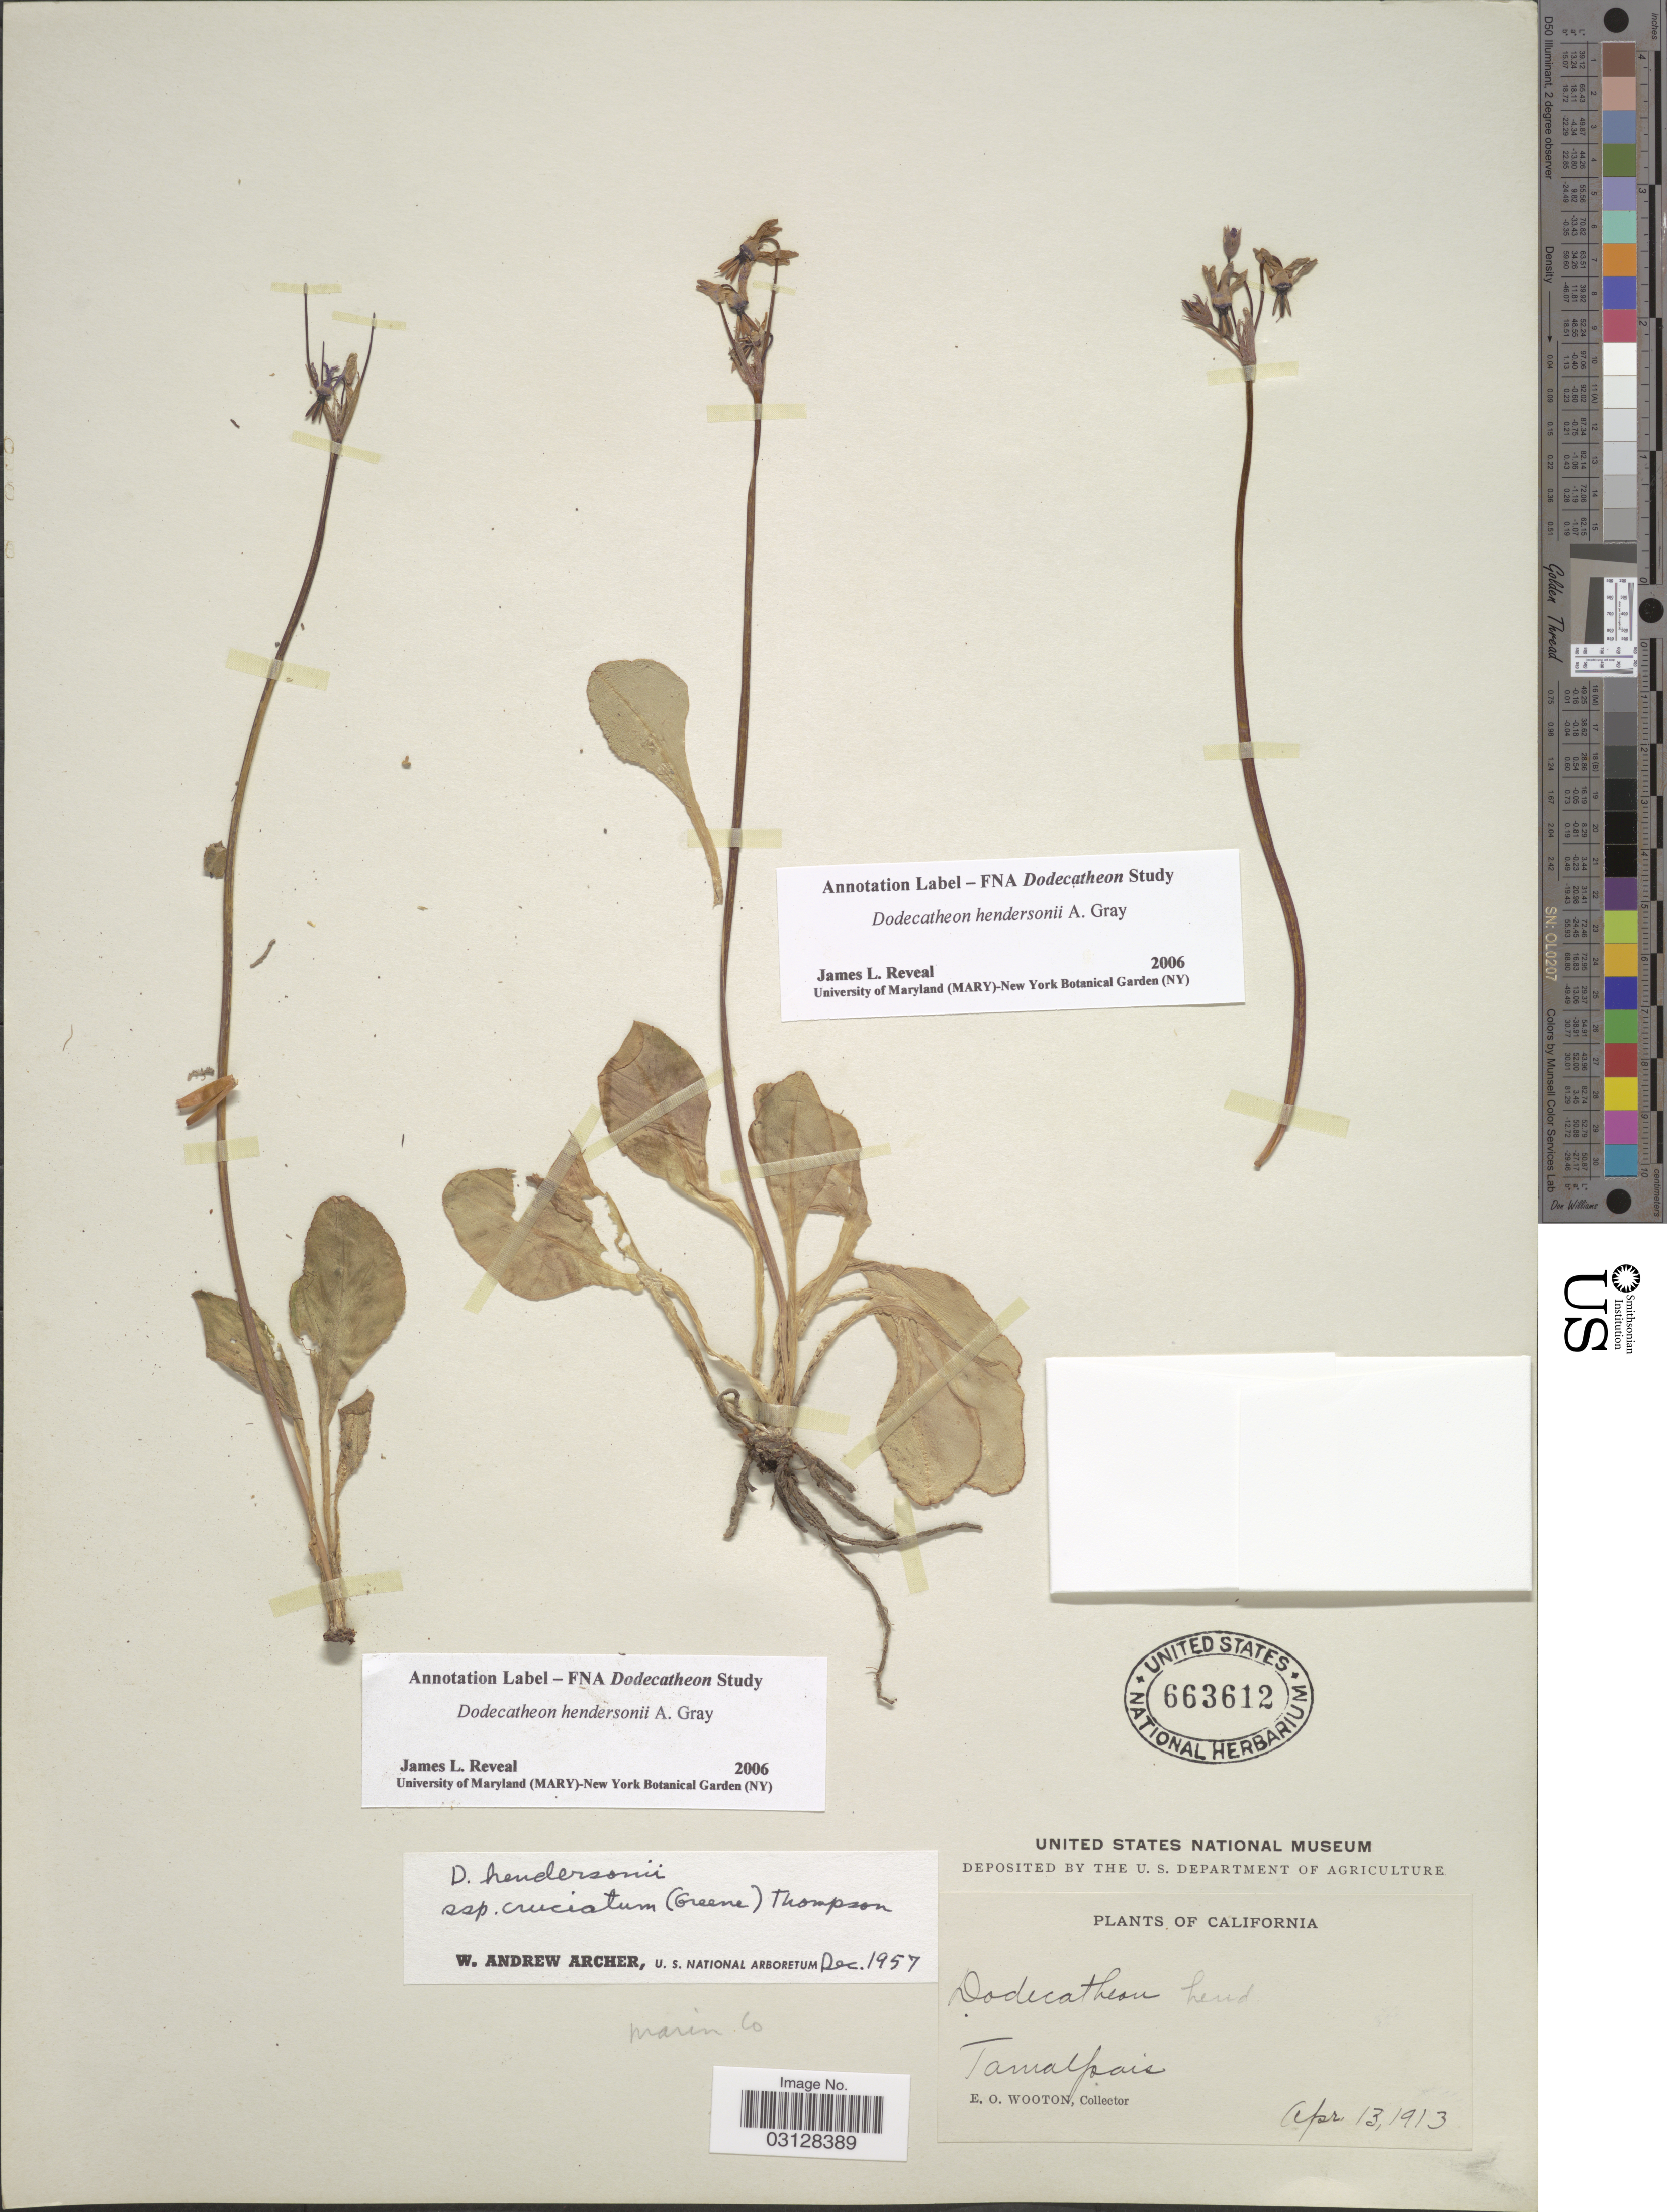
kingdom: Plantae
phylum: Tracheophyta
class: Magnoliopsida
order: Ericales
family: Primulaceae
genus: Dodecatheon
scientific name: Dodecatheon hendersonii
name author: A. Gray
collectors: E. O. Wooton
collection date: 1913-04-13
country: United States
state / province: California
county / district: Marin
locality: Tamalpais. Marin Co.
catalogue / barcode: US 663612